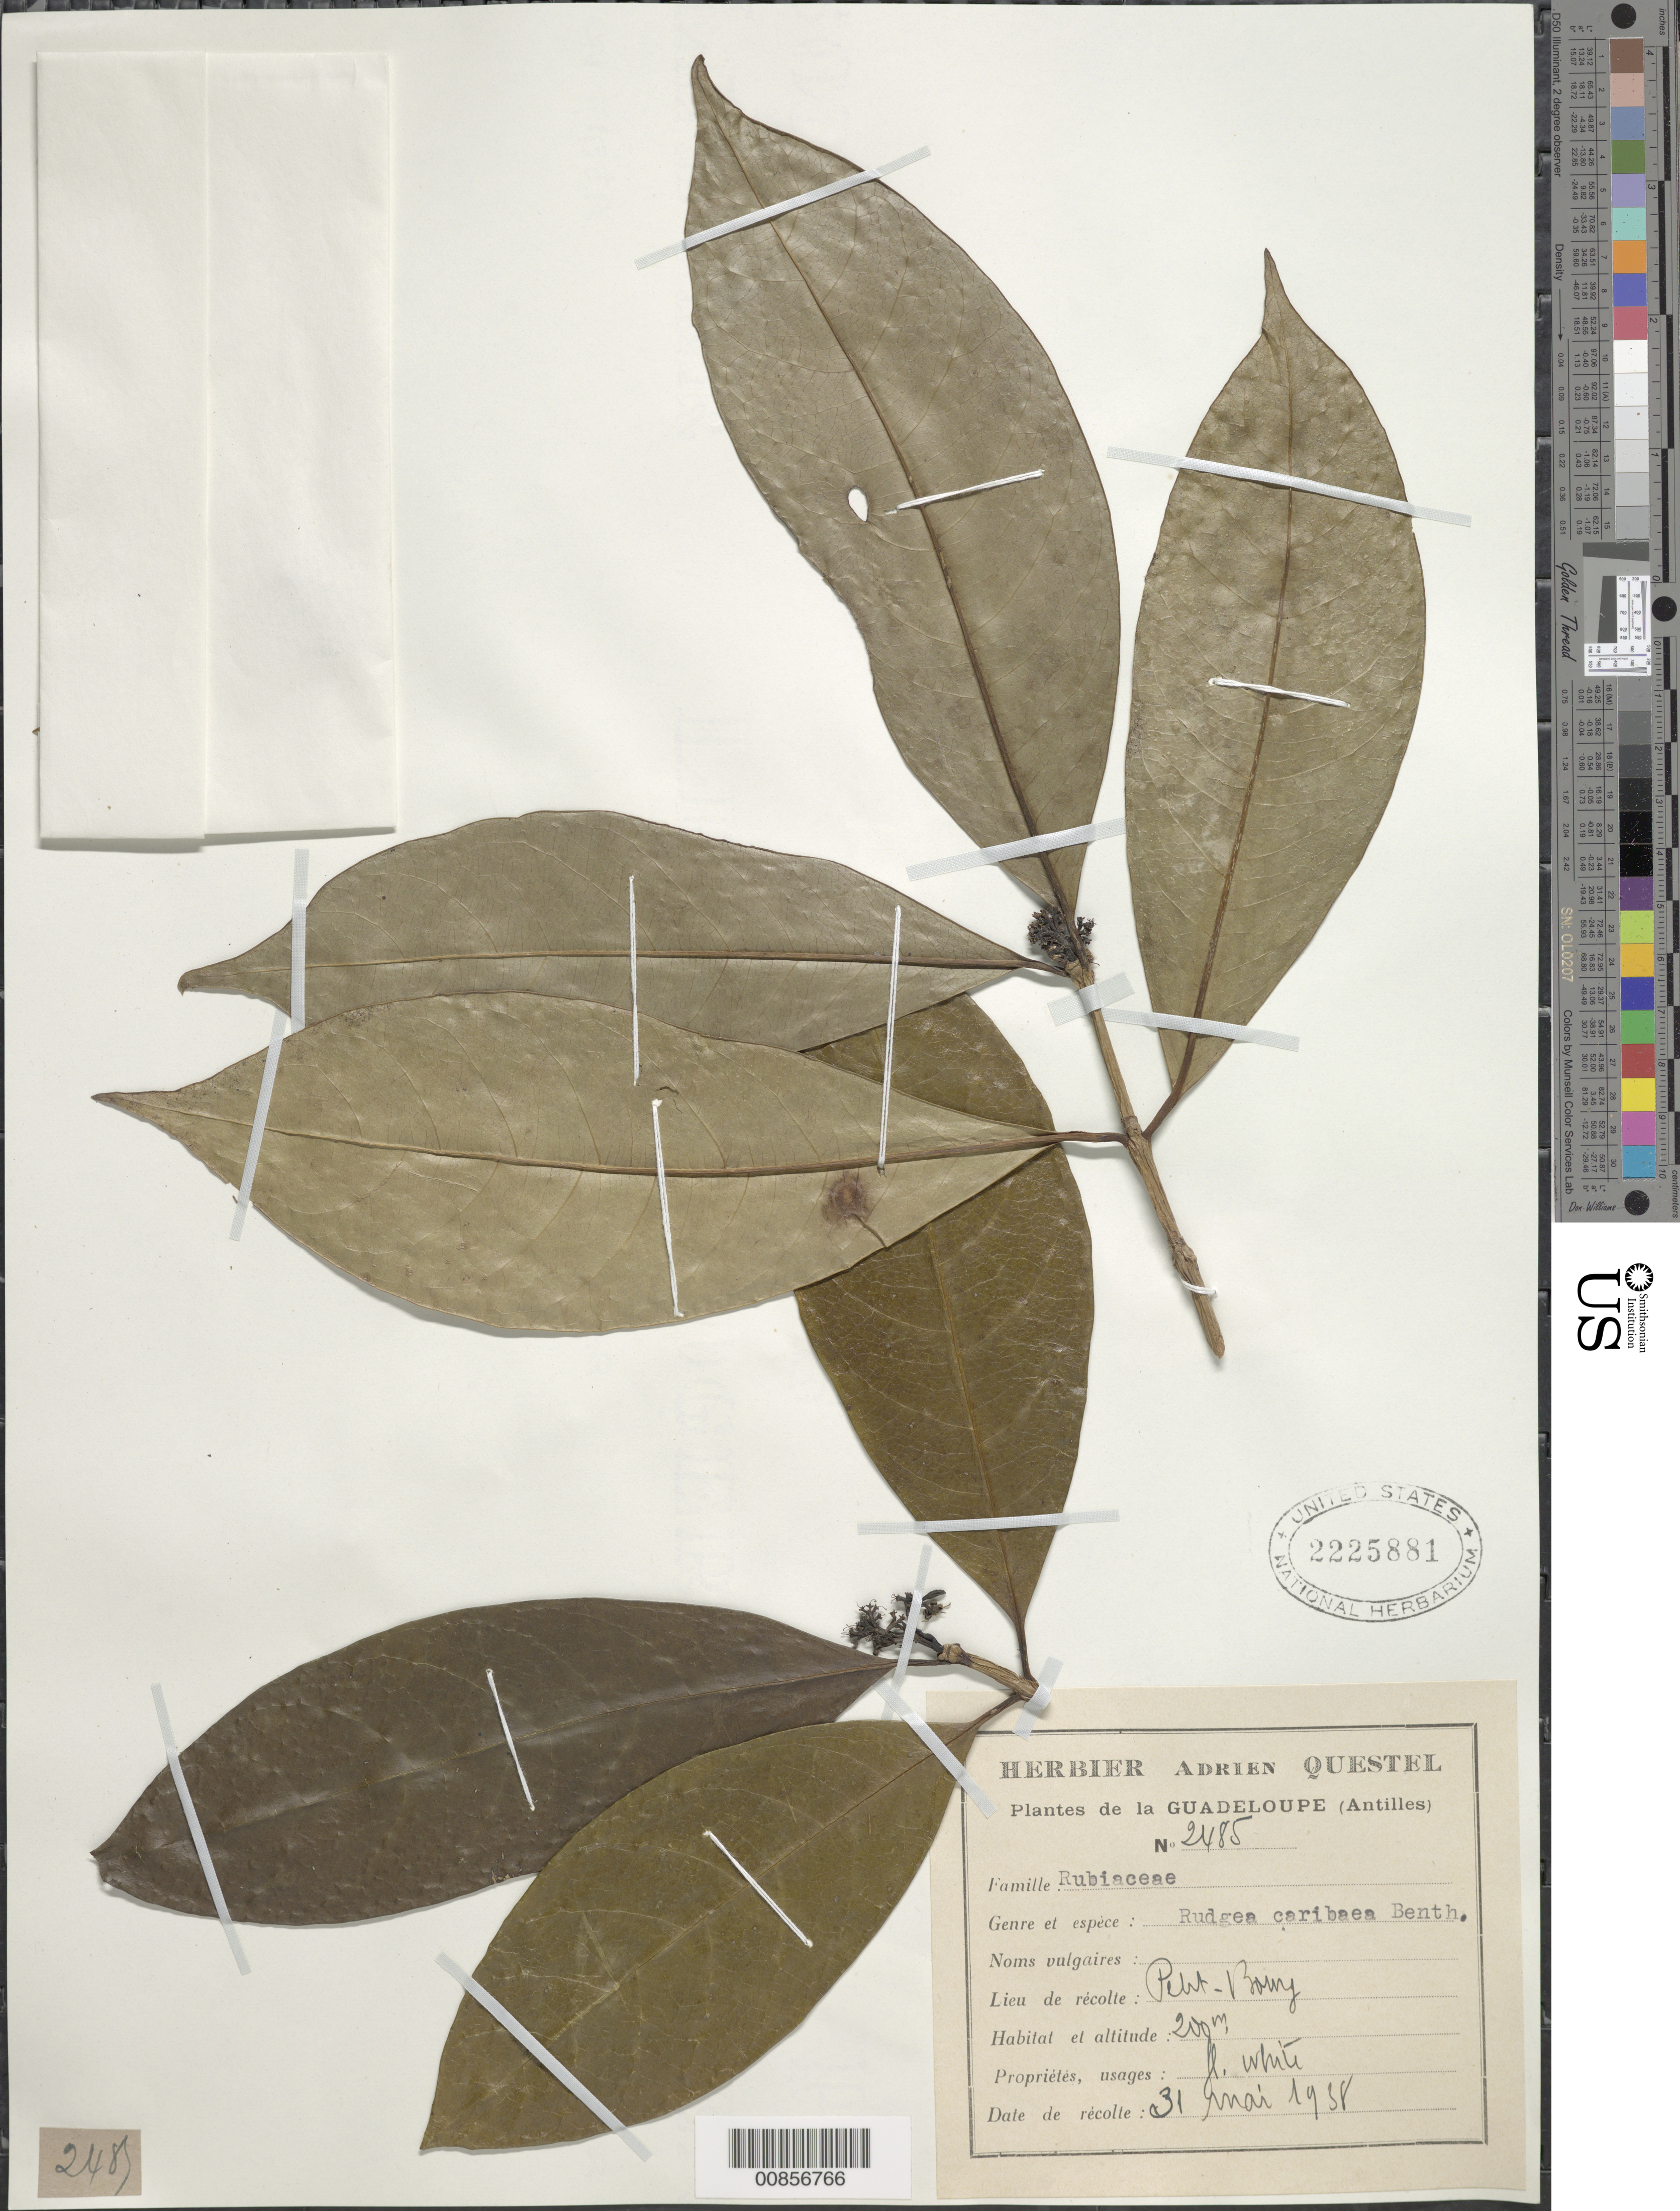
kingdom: Plantae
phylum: Tracheophyta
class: Magnoliopsida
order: Gentianales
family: Rubiaceae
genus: Rudgea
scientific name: Rudgea citrifolia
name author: (Sw.) K. Schum.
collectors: A. Questel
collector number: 2485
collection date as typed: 31 May 1938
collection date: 1938-05-31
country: Guadeloupe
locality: Petit - Bourg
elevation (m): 200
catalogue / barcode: US 2225881